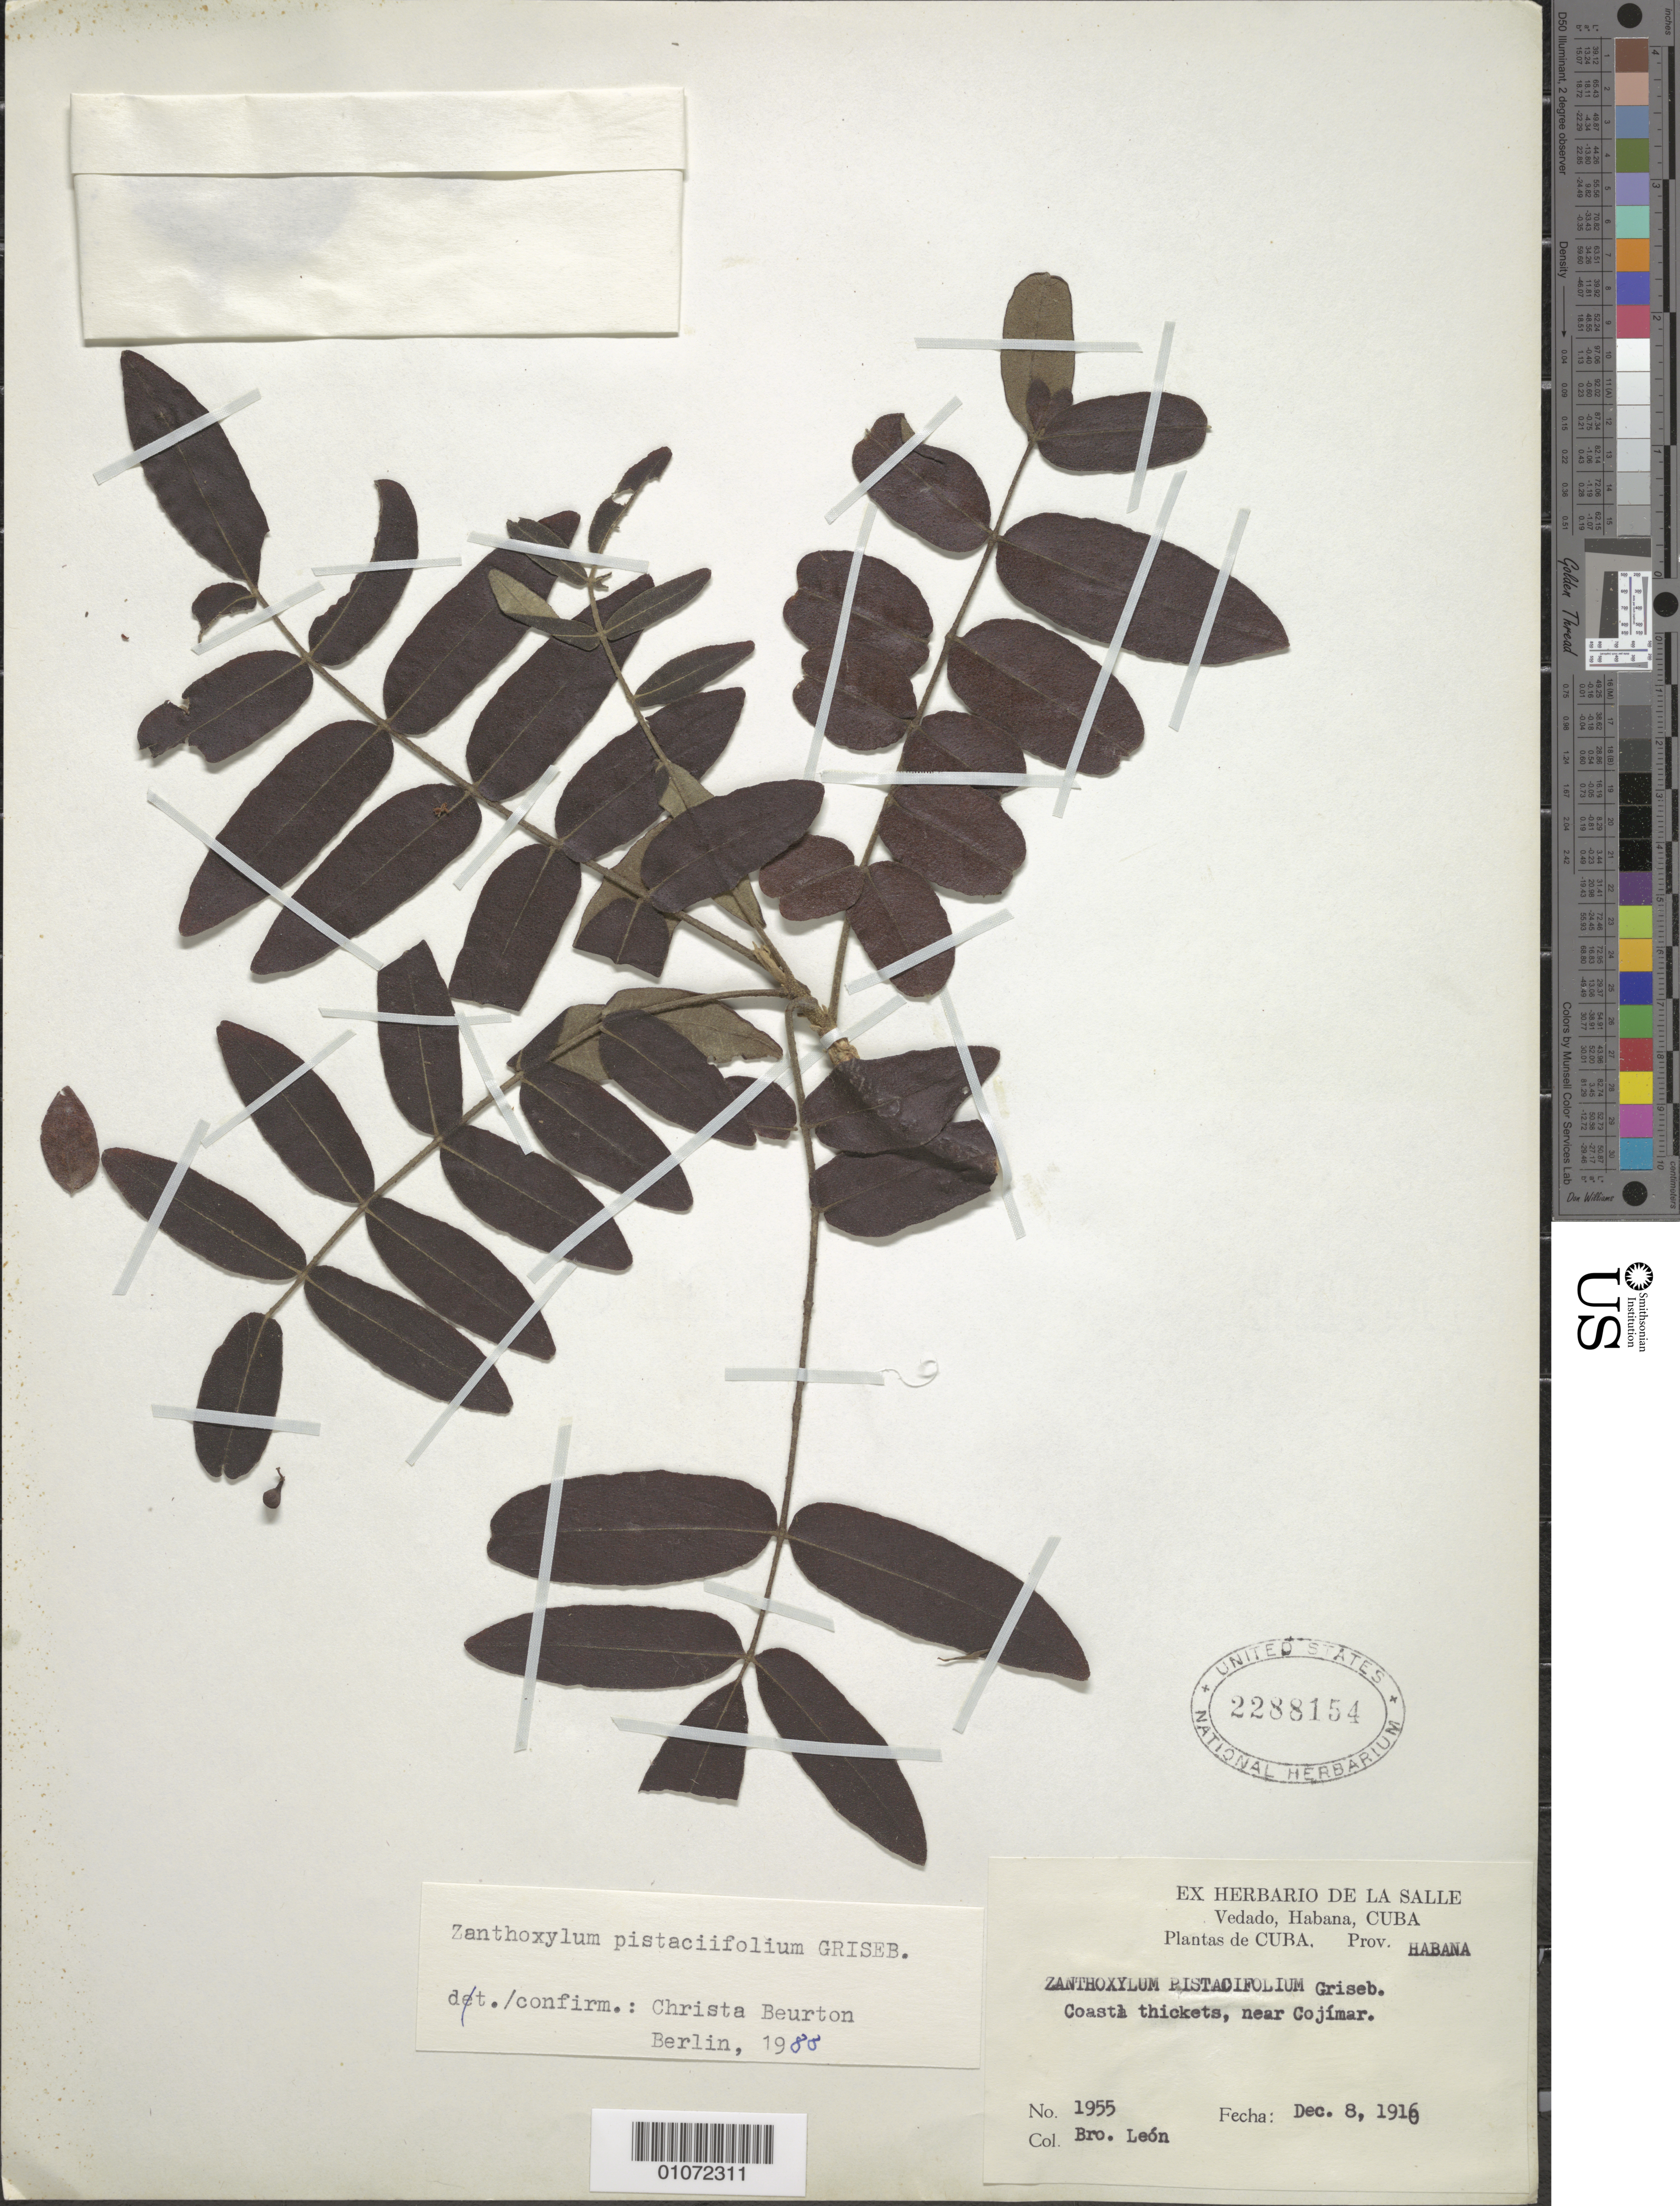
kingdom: Plantae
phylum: Tracheophyta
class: Magnoliopsida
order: Sapindales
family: Rutaceae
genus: Zanthoxylum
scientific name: Zanthoxylum pistaciifolium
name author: Griseb.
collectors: Bro. León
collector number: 1955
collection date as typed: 1980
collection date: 1980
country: Cuba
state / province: La Habana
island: Cuba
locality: Coast thickets, near Gojimar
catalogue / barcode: US 2288154